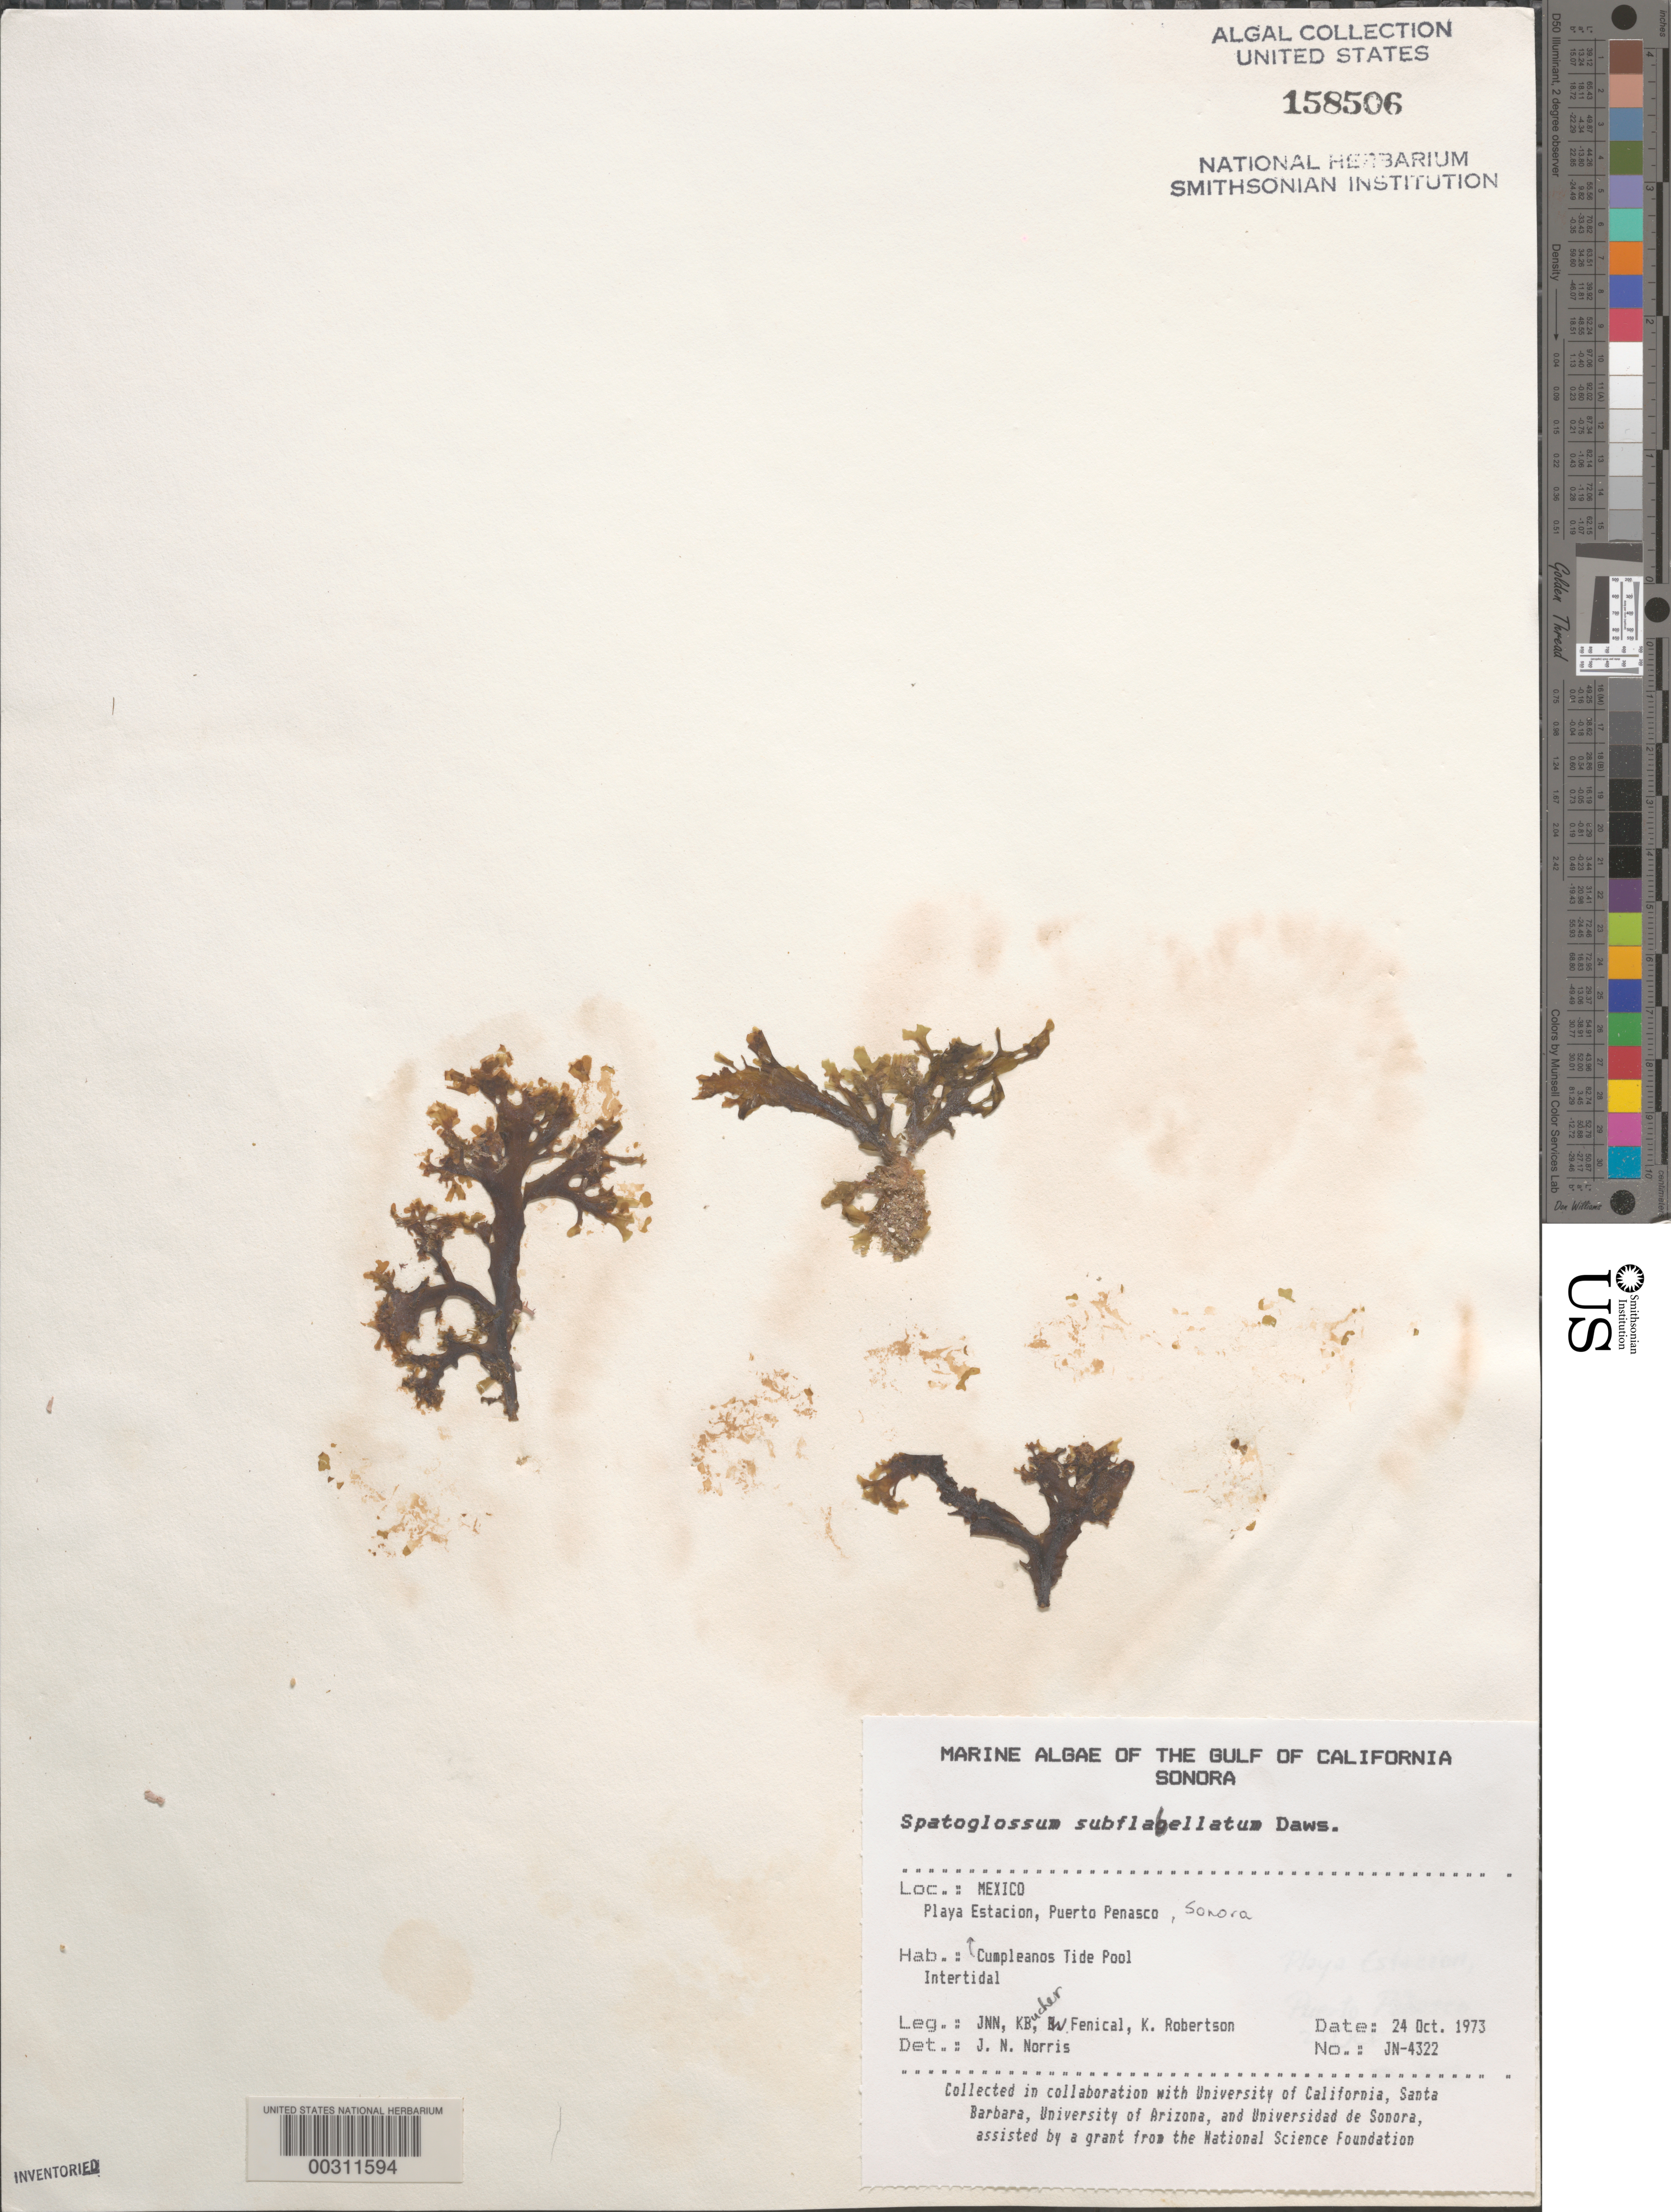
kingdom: Chromista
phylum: Ochrophyta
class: Phaeophyceae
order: Dictyotales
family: Dictyotaceae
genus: Spatoglossum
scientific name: Spatoglossum subflabellatum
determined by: Norris, James N.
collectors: J. N. Norris, K. E. Bucher, W. Fenical & K. Robertson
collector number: JN-4322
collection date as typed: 24 Oct 1973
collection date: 1973-10-24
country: Mexico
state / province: Sonora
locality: Playa Estacion, Puerto Penasco, Cumpleanos Tide Pool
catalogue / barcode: US 158506